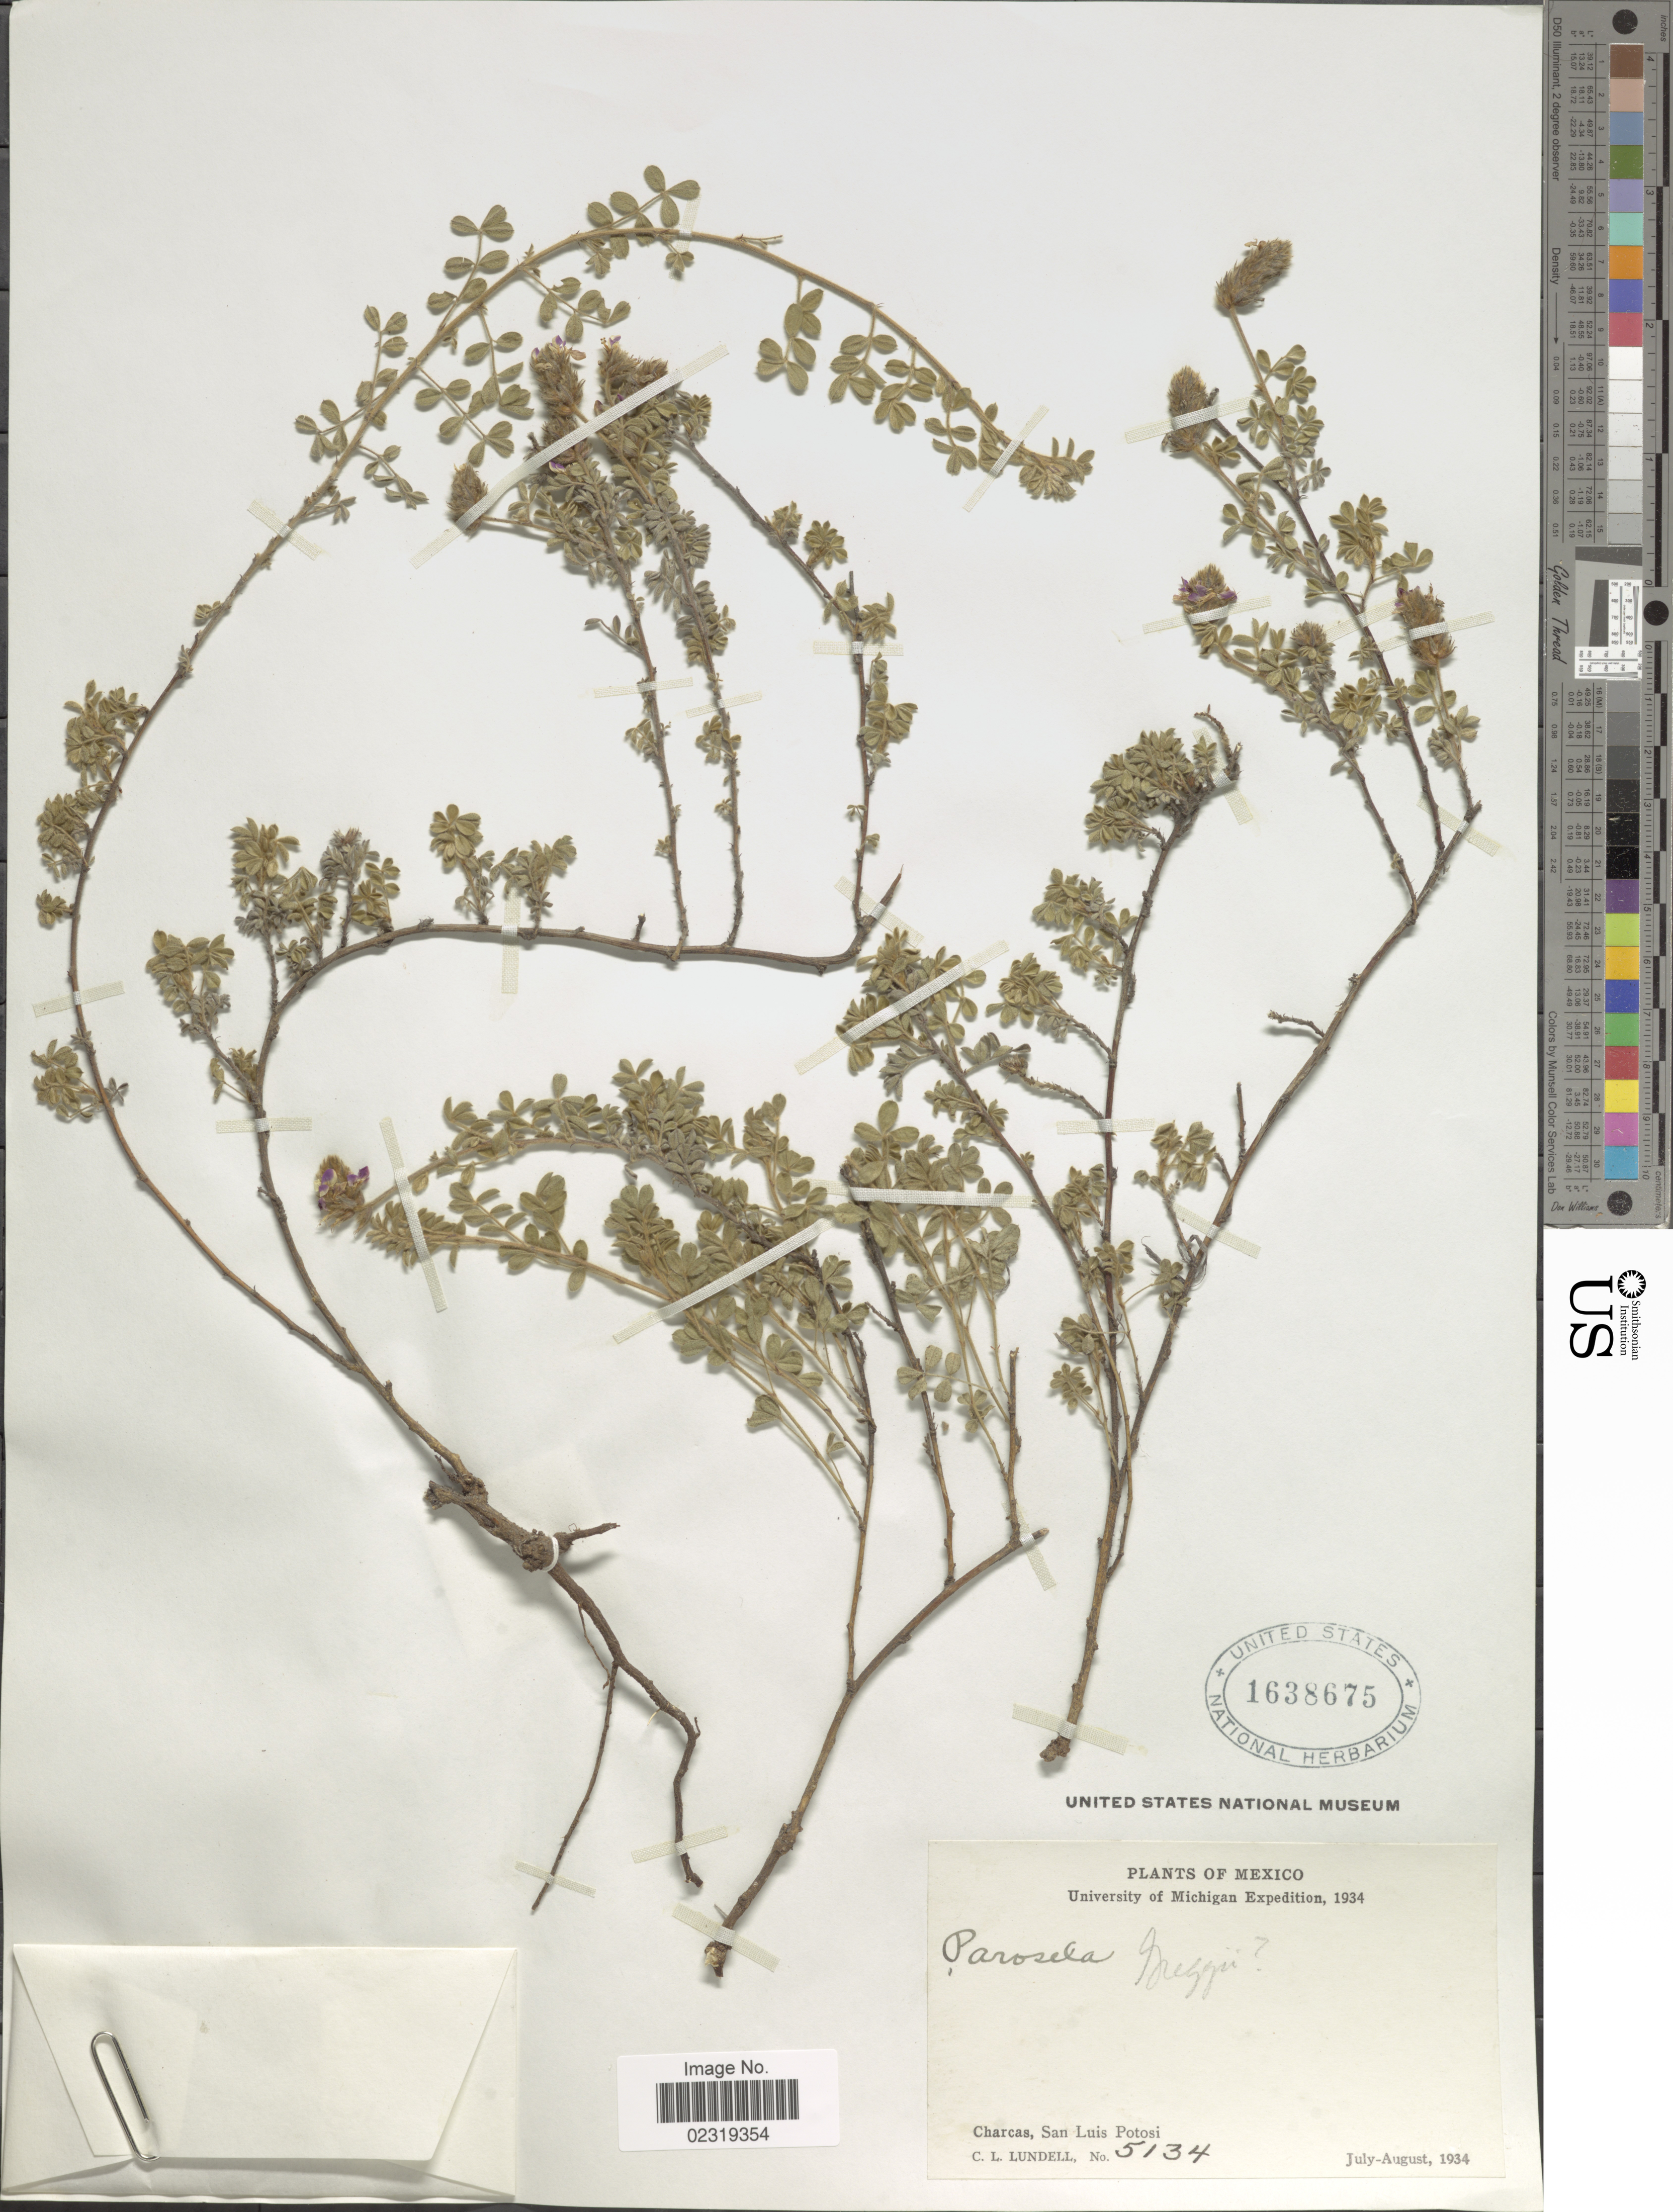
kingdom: Plantae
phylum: Tracheophyta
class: Magnoliopsida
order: Fabales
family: Fabaceae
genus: Dalea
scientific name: Dalea greggii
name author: A. Gray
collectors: C. L. Lundell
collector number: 5134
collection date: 1934-07/1934-08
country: Mexico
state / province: San Luis Potosí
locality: Charcas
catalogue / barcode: US 1638675